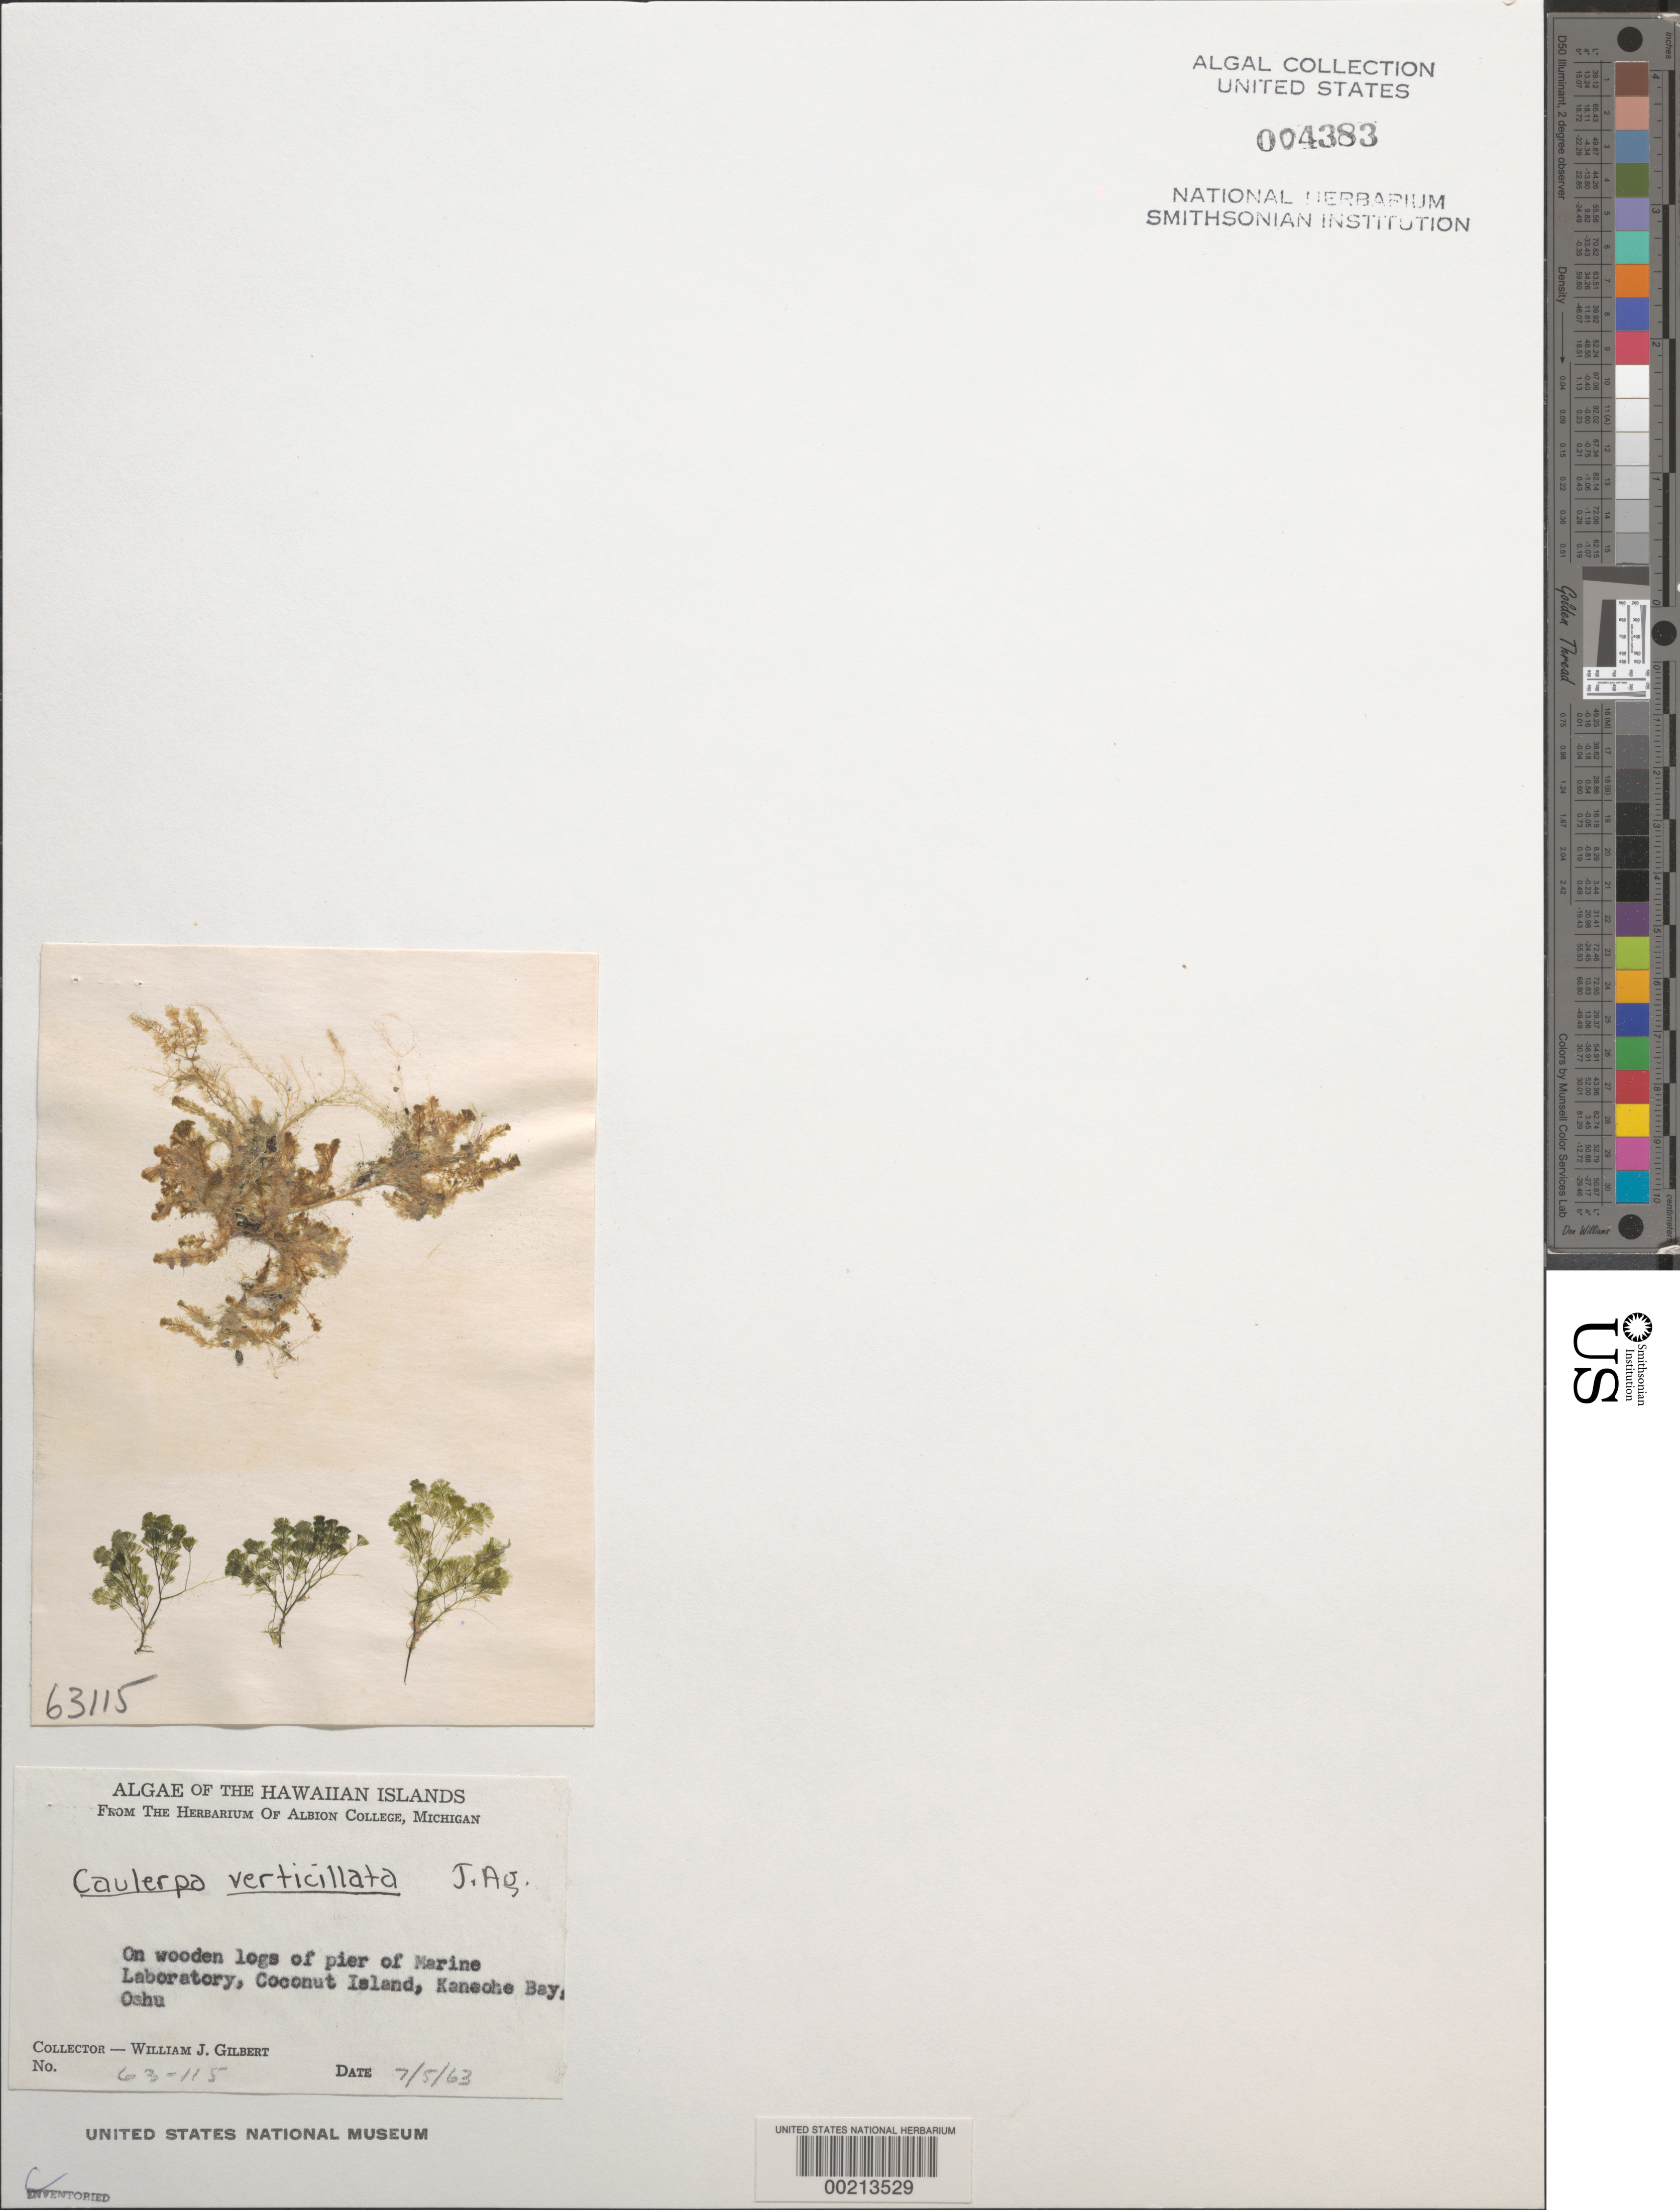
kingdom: Plantae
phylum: Chlorophyta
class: Ulvophyceae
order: Bryopsidales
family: Caulerpaceae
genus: Caulerpa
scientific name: Caulerpa verticillata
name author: J. Agardh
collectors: W. J. Gilbert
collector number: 63-115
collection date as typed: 05 Jul 1963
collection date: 1963-07-05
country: United States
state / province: Hawaii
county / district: Honolulu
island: Oahu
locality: Kaneohe Bay, Coconut Island, Marine Laboratory pier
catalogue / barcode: US 4383